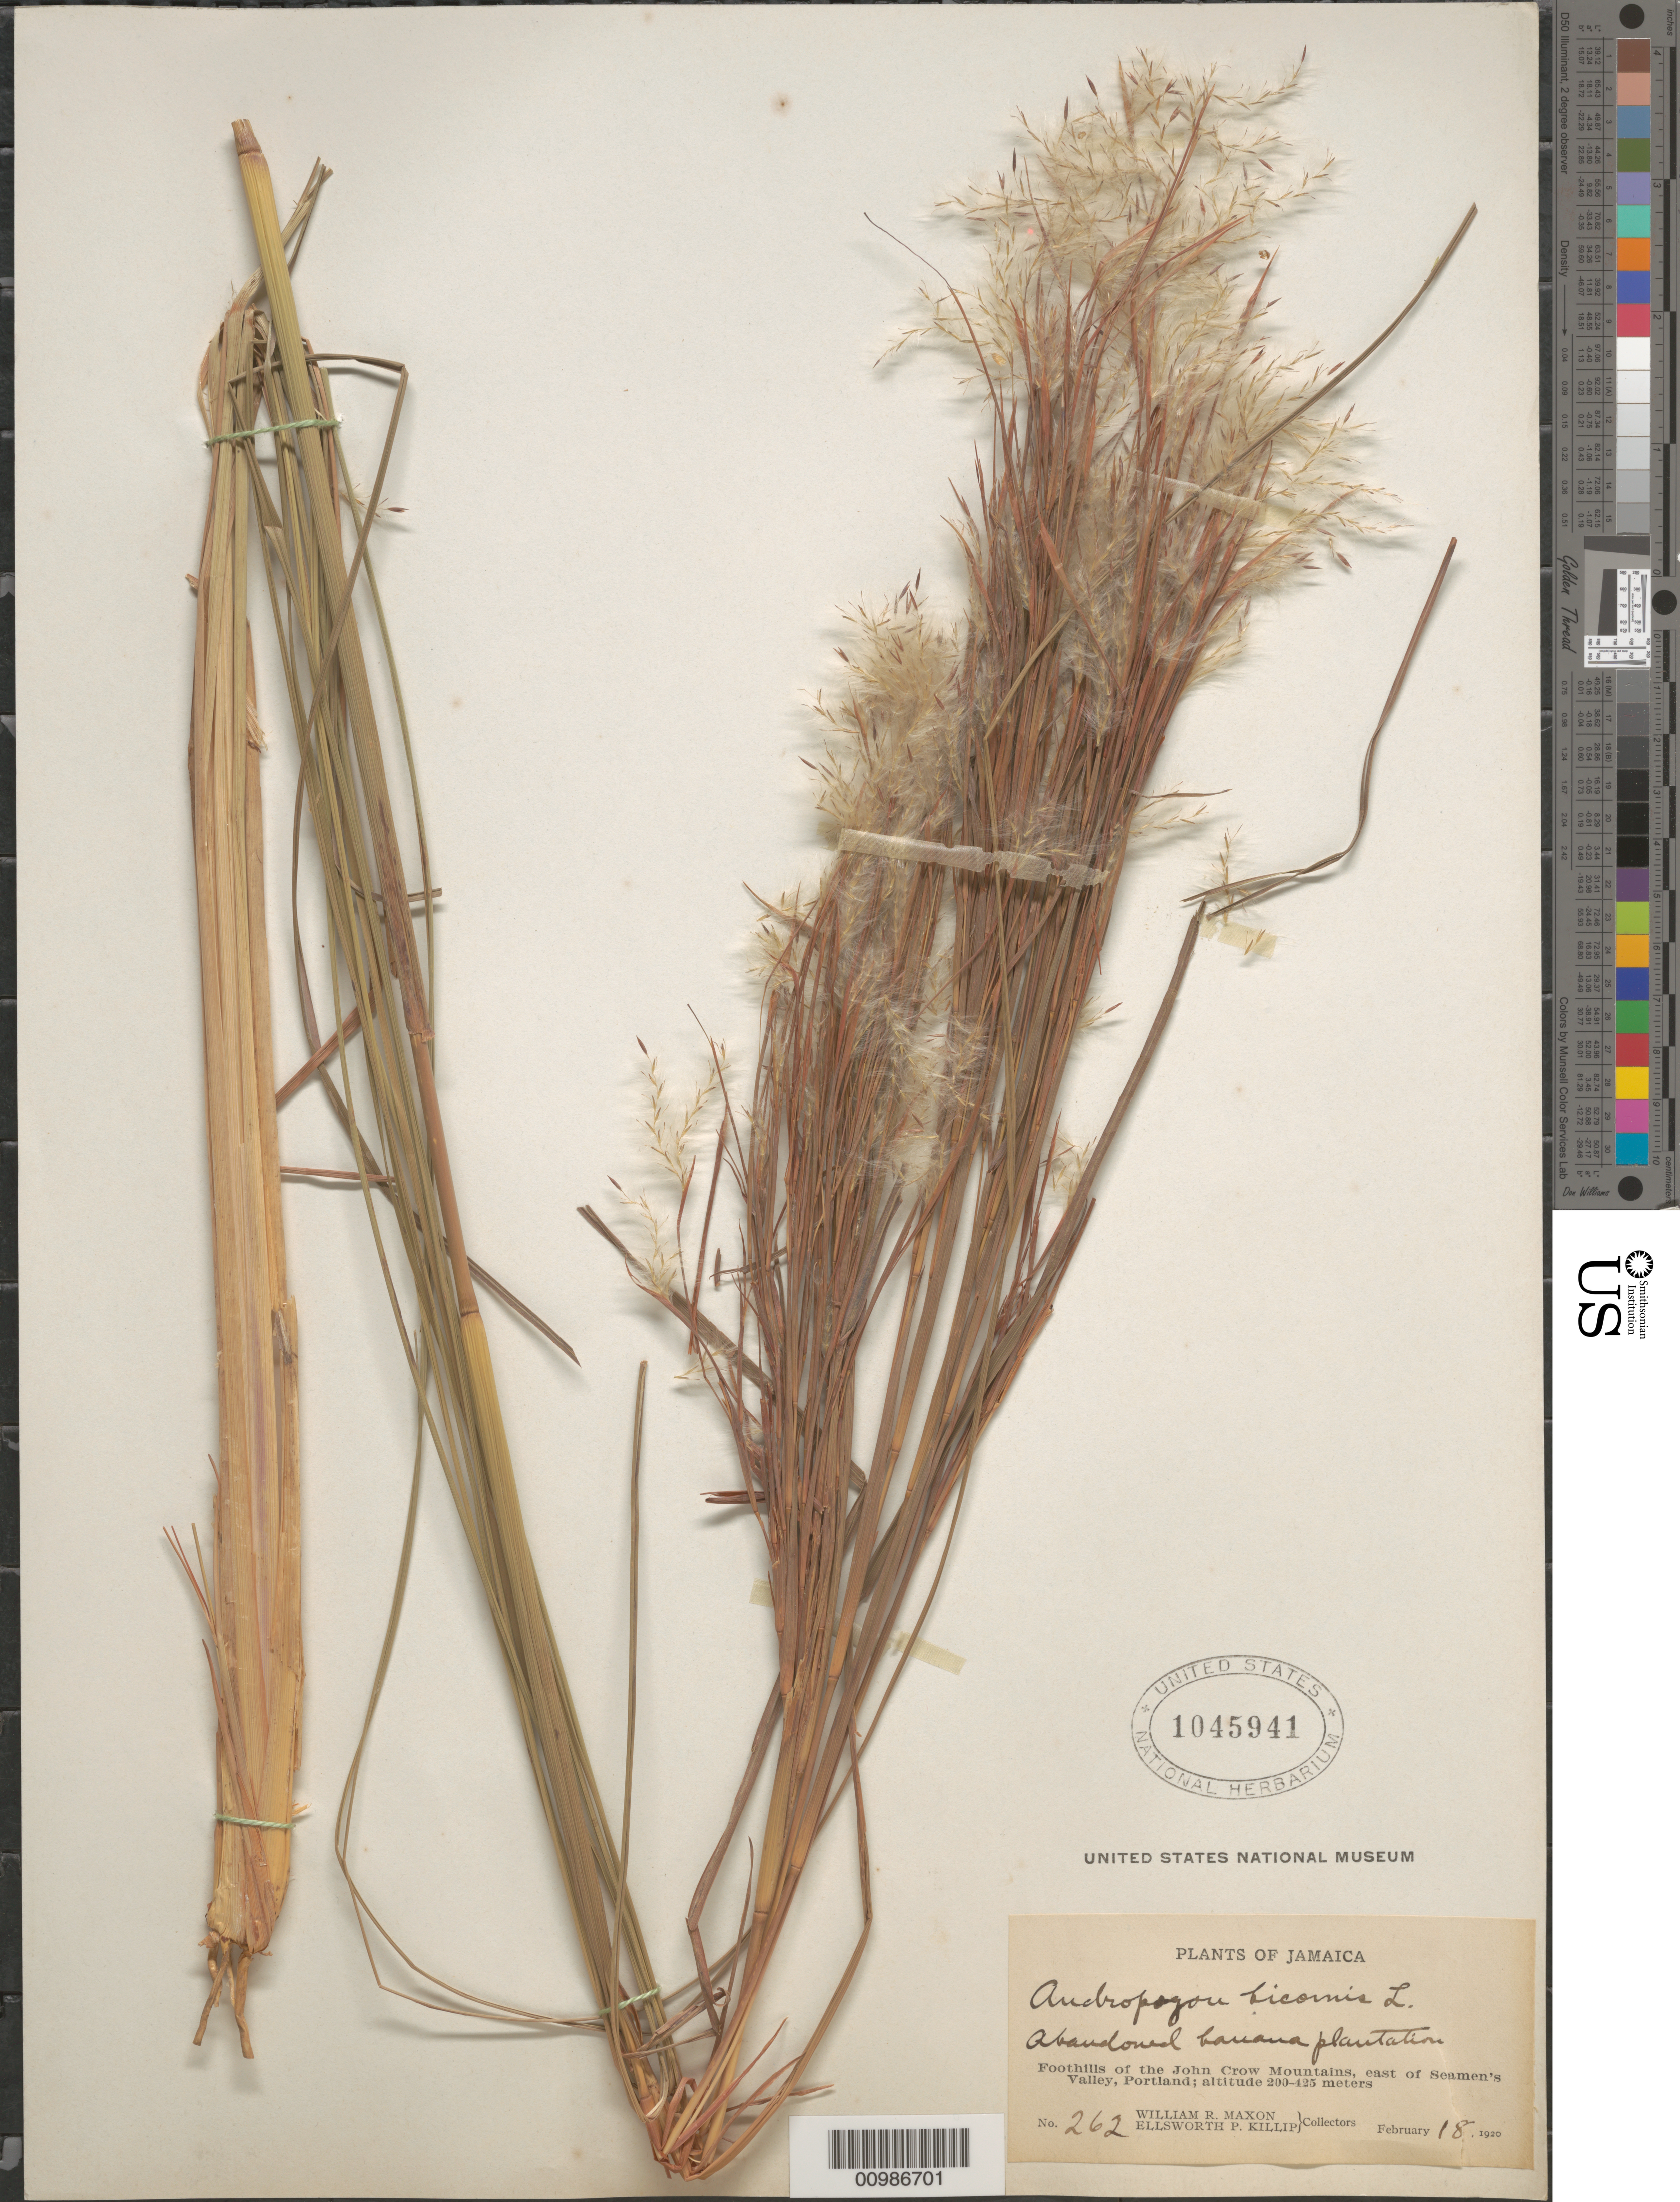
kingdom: Plantae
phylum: Tracheophyta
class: Liliopsida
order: Poales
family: Poaceae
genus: Andropogon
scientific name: Andropogon bicornis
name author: L.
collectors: W. R. Maxon & E. P. Killip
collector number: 262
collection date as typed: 18 Feb 1920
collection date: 1920-02-18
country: Jamaica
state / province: Portland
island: Jamaica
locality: Foothills of the John Crow Mountains, east of Seamen's Valley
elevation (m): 200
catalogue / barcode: US 1045941